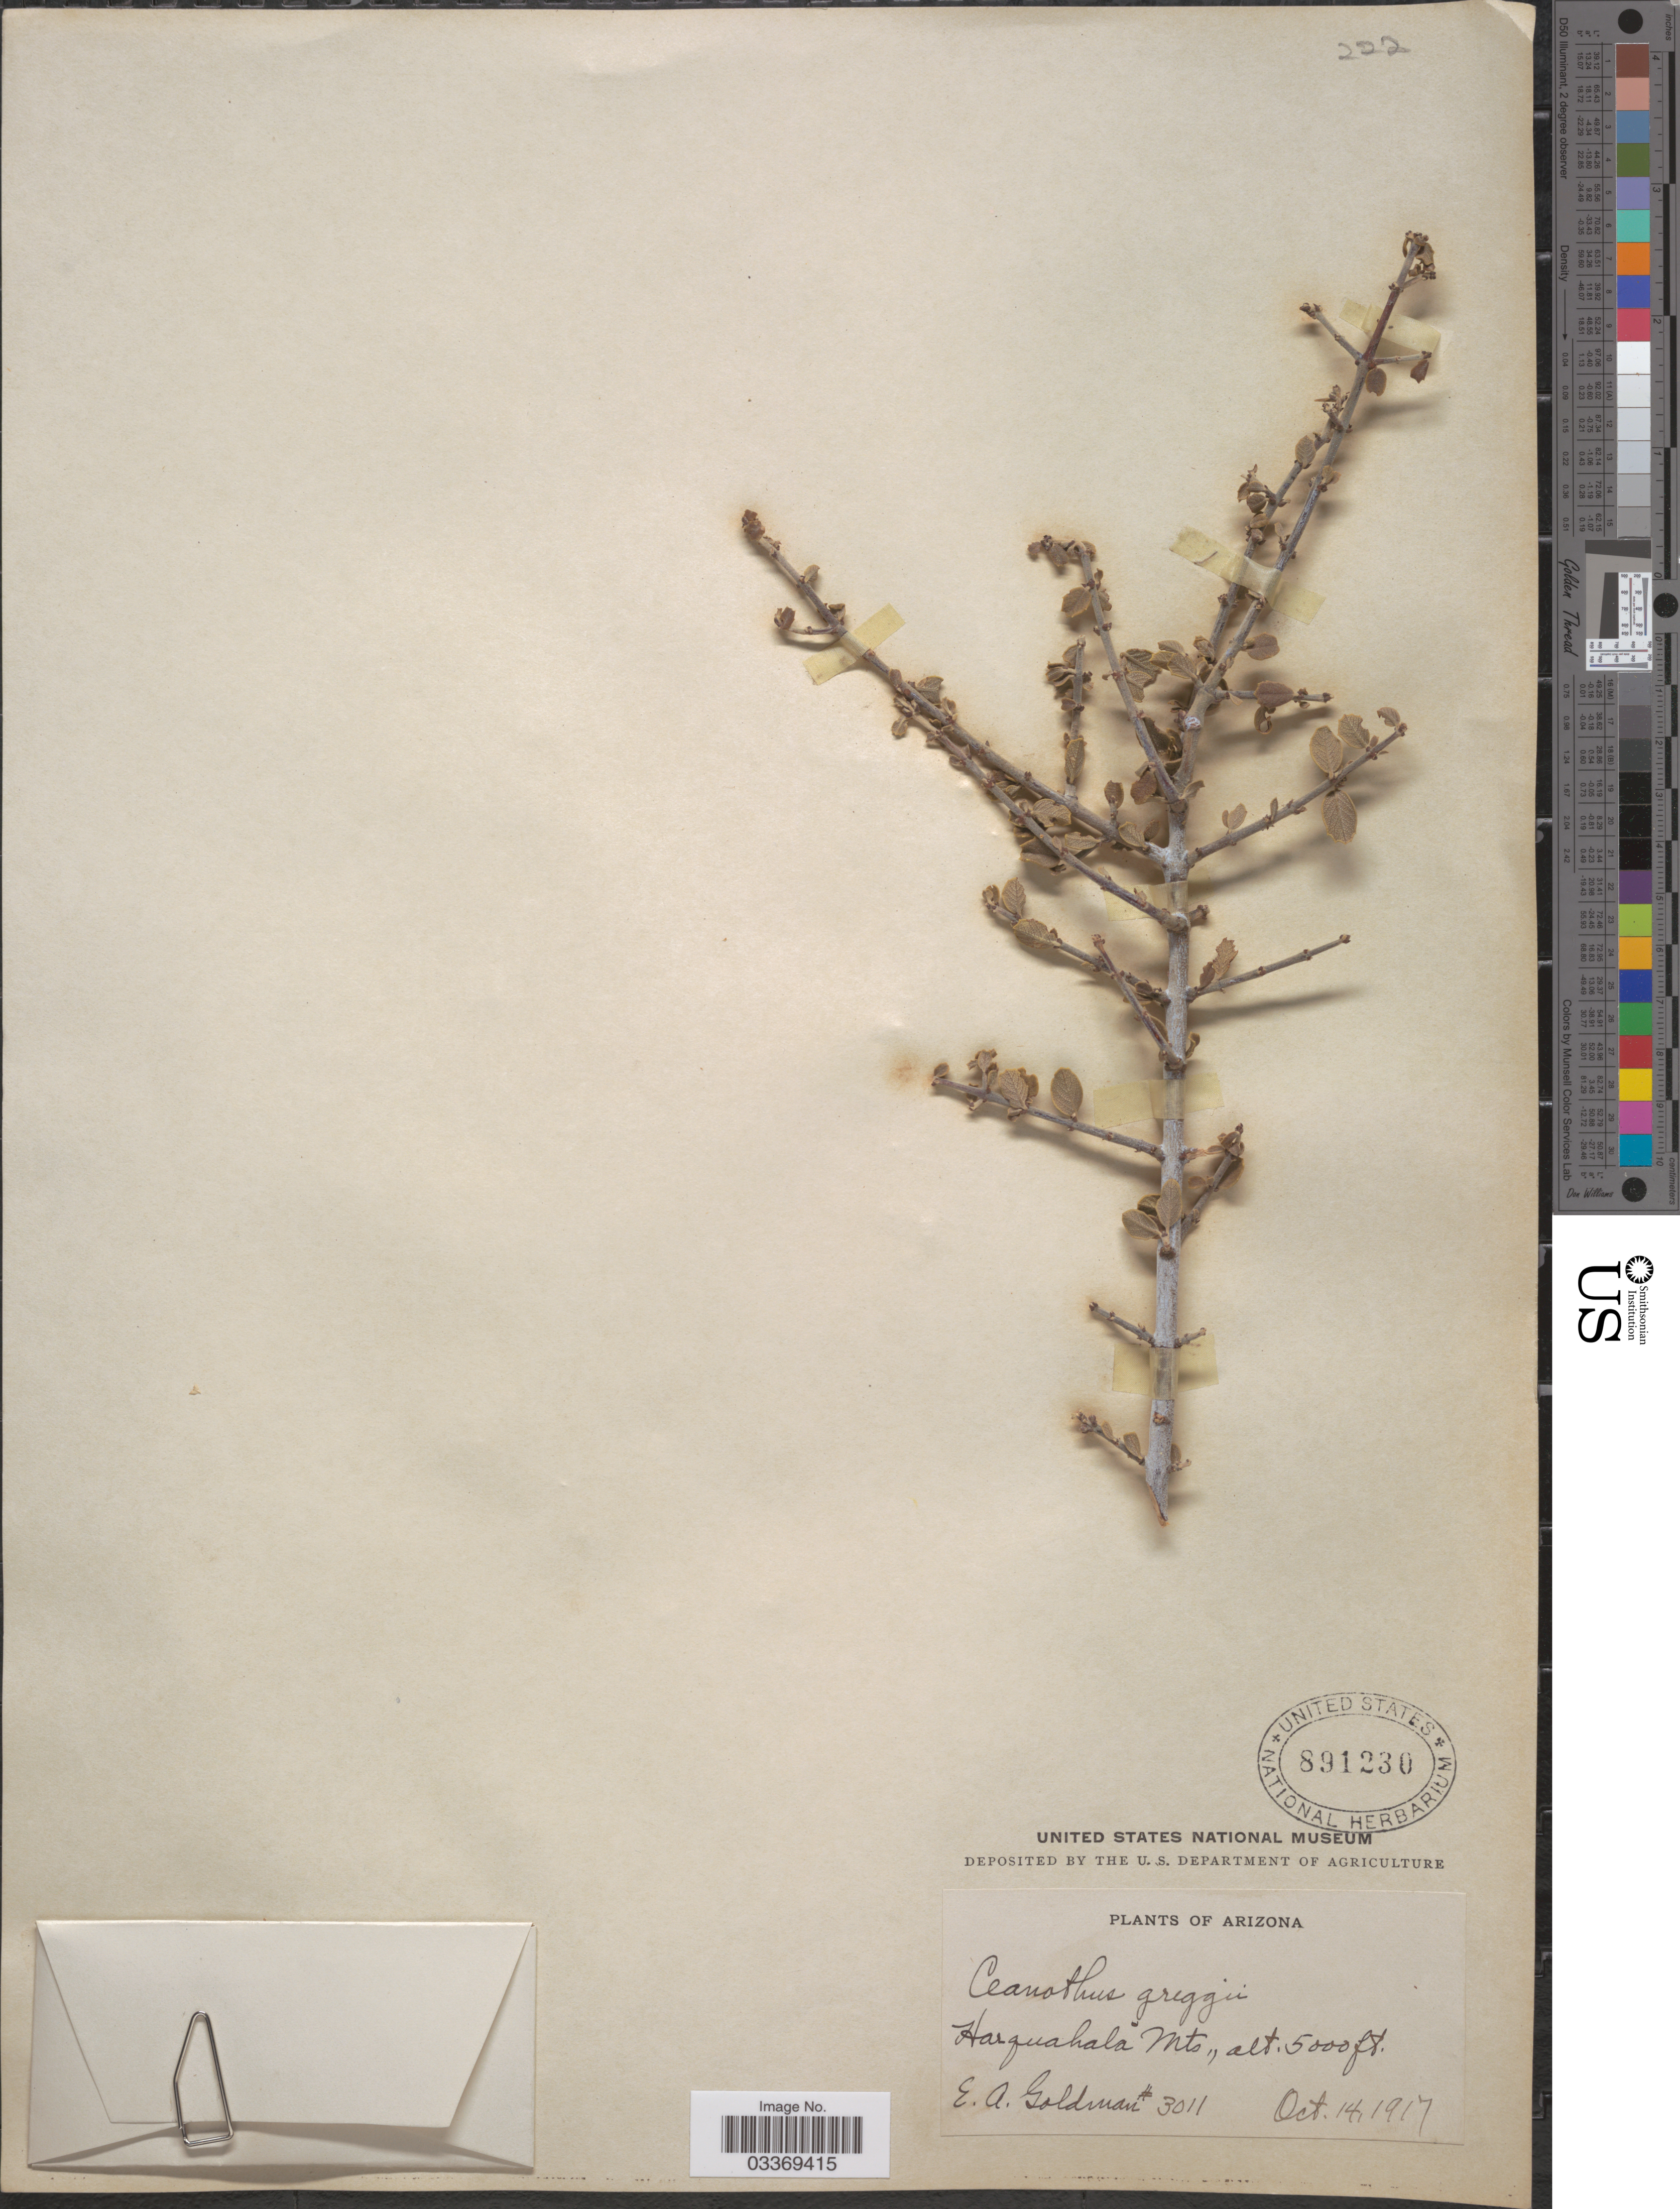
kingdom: Plantae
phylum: Tracheophyta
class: Magnoliopsida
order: Rosales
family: Rhamnaceae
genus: Ceanothus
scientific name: Ceanothus greggii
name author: A. Gray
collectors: E. A. Goldman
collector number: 3011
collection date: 1917-10-14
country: United States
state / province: Arizona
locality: Harquahala Mts.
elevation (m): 1524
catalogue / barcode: US 891230